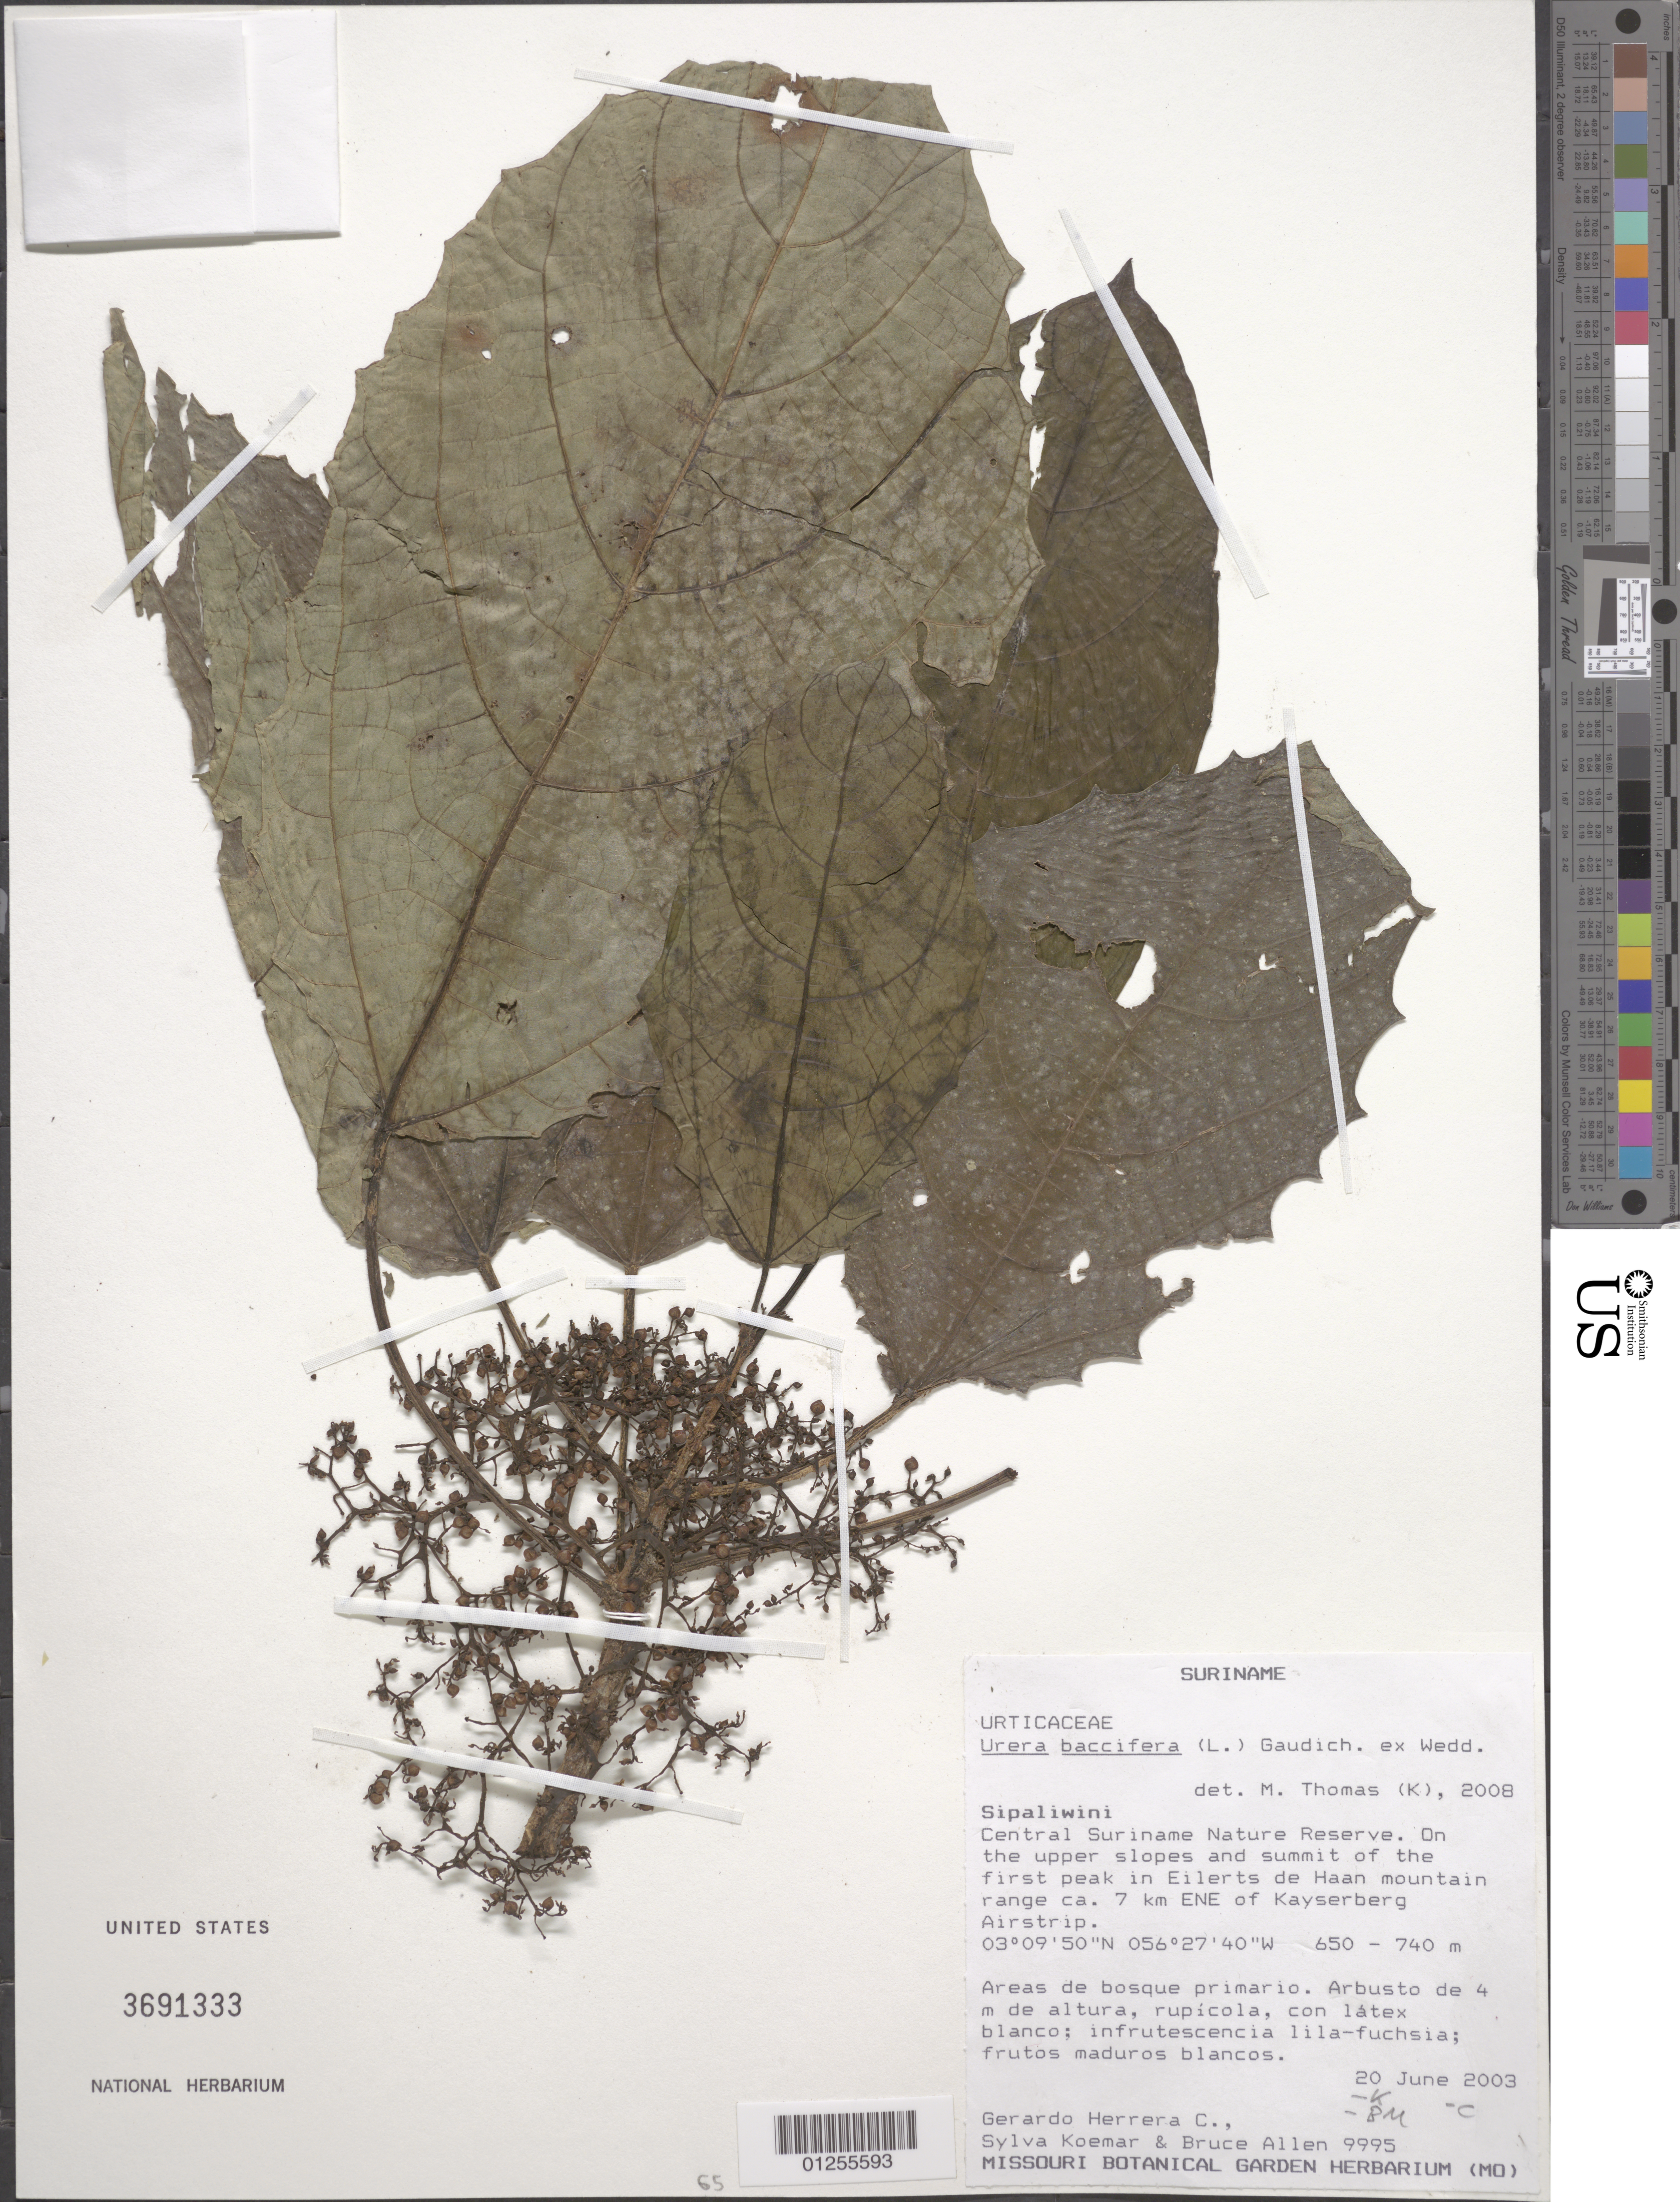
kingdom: Plantae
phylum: Tracheophyta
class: Magnoliopsida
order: Rosales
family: Urticaceae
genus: Urera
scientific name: Urera baccifera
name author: (L.) Gaudich. ex Wedd.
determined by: Thomas, M. B.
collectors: G. Herrera Ch., S. Koemar & B. H. Allen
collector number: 9995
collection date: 2003-06-20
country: Suriname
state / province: Sipaliwini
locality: Central Suriname Nature Reserve. On the upper slopes and summit of the first peak in Eilerts de Haan mountain range ca. 7 km ENE of Kayserberg Airstrip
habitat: Areas de bosque primario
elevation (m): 650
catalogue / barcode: US 3691333